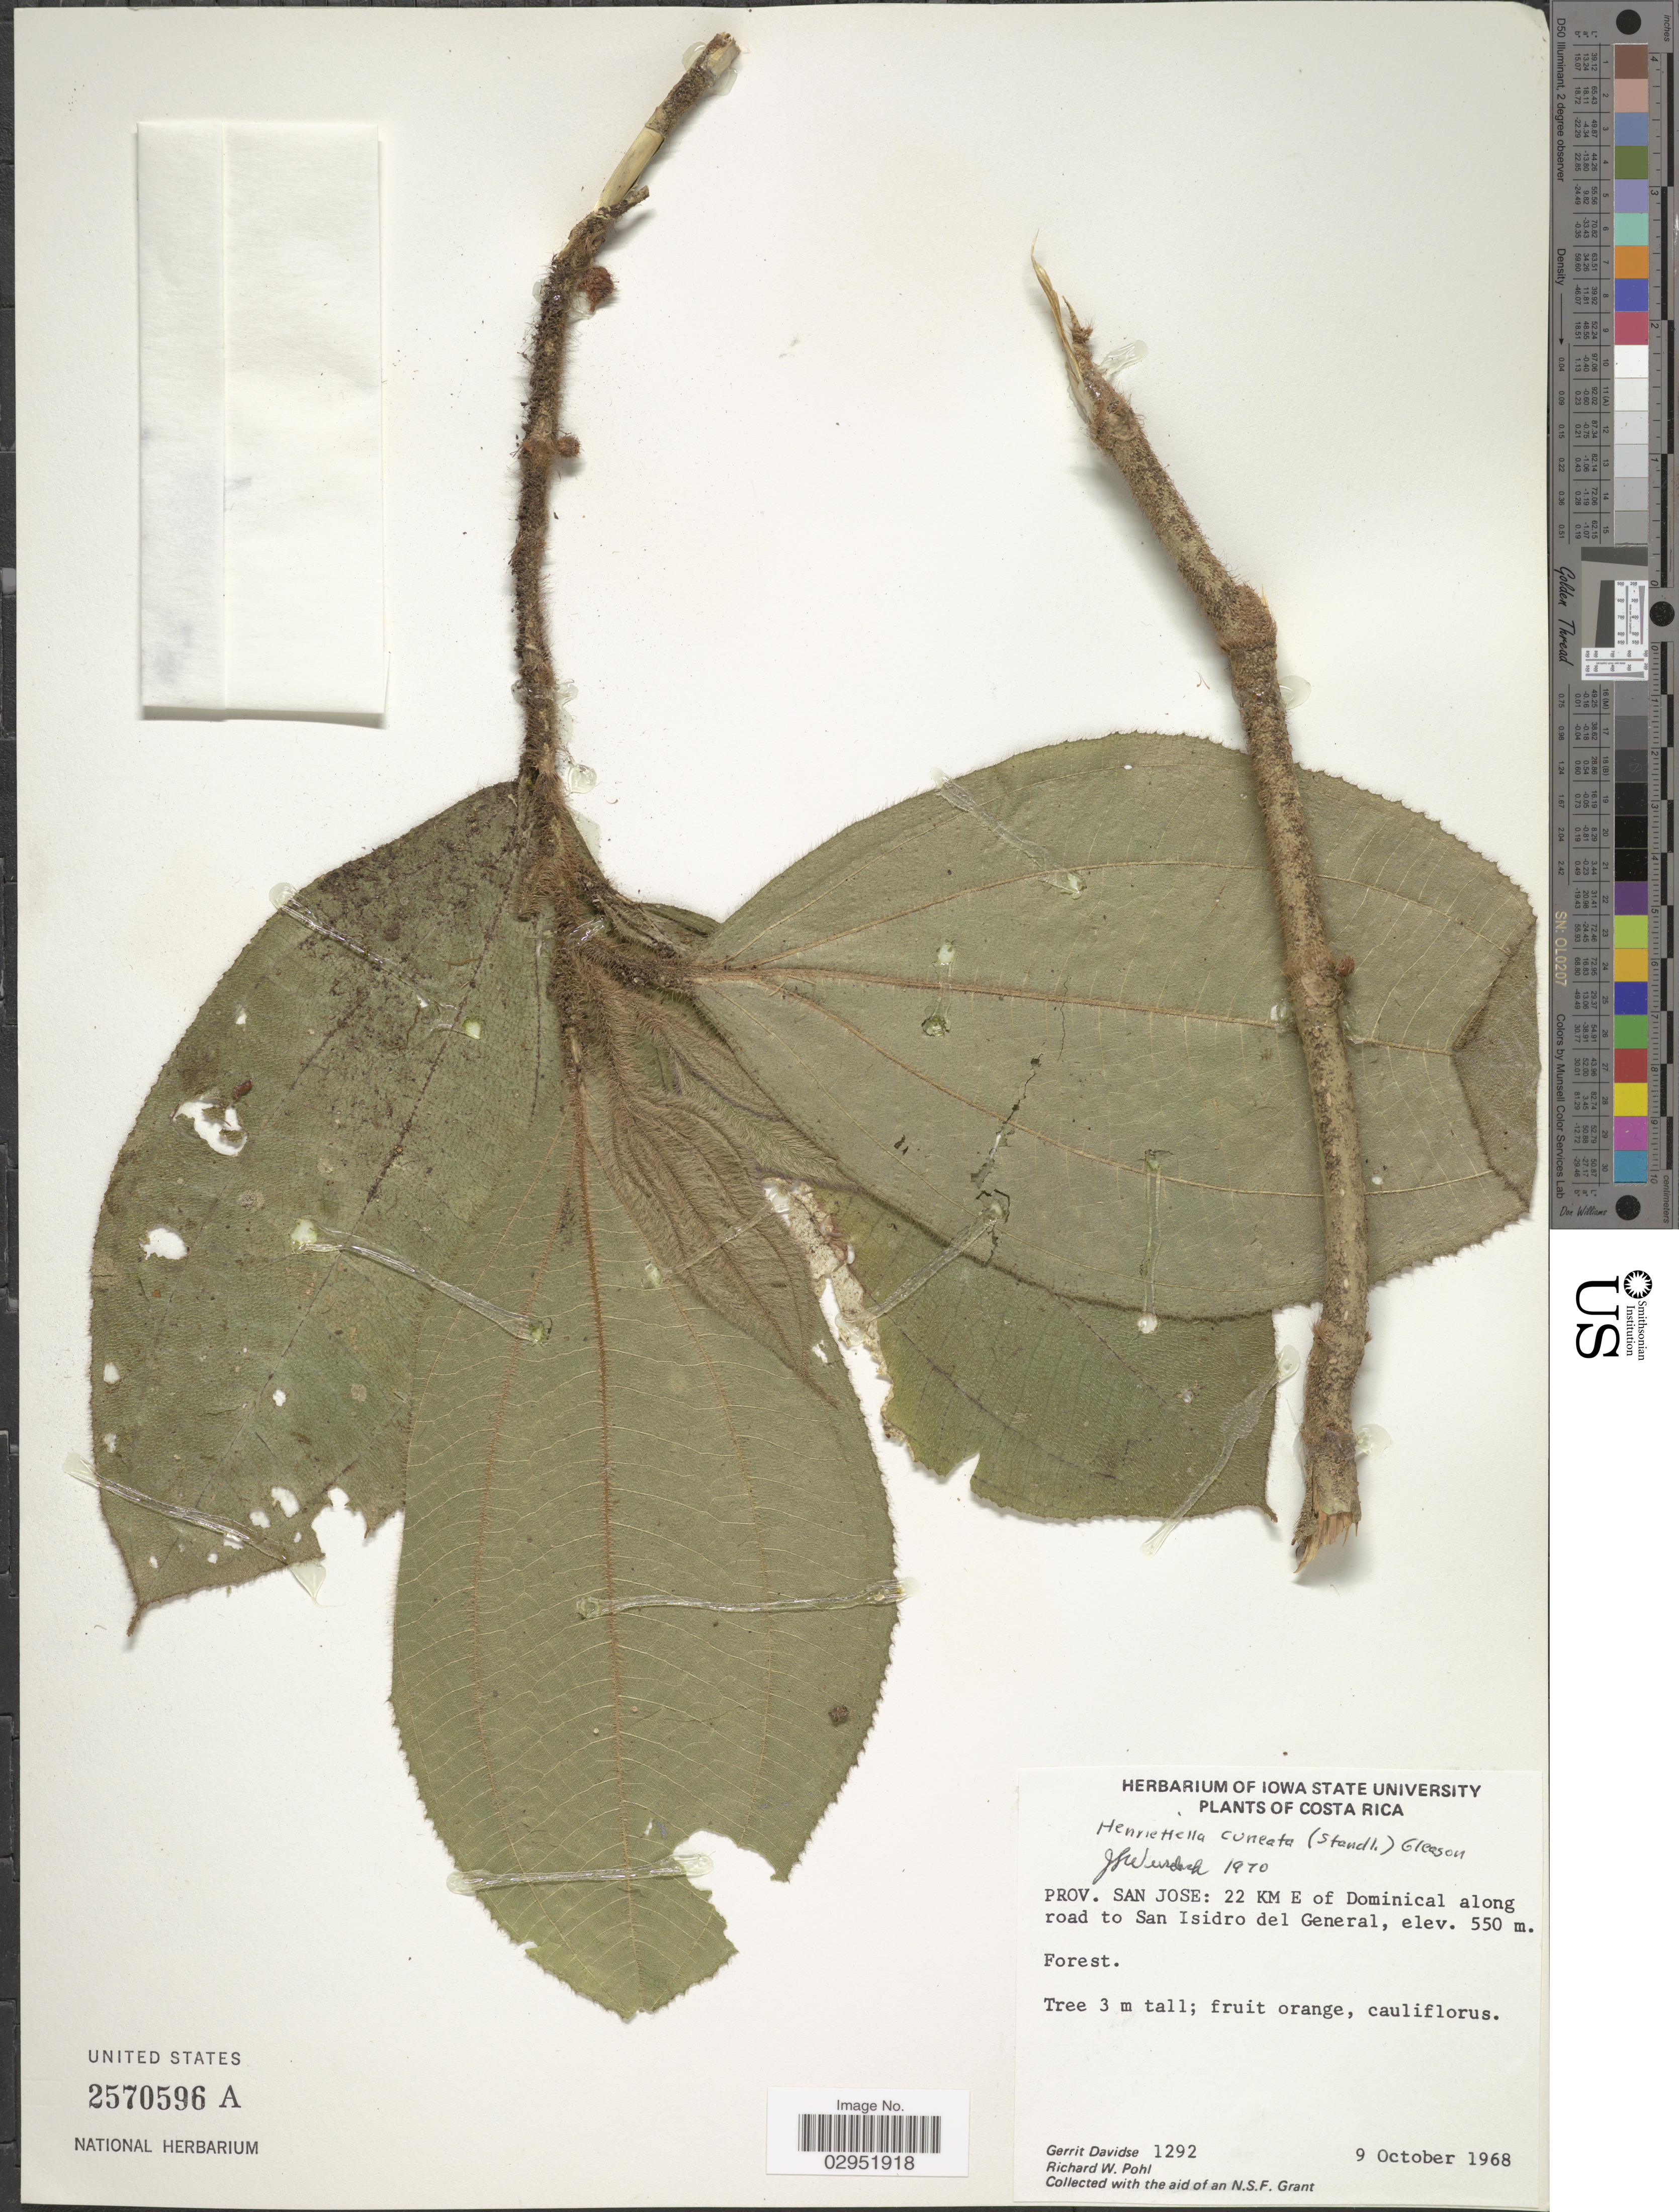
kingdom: Plantae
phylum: Tracheophyta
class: Magnoliopsida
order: Myrtales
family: Melastomataceae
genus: Henriettea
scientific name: Henriettea cuneata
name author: (Standl.) L.O. Williams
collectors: G. Davidse & R. W. Pohl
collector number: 1292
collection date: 1968-10-09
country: Costa Rica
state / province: San José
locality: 22 km E of Dominical along road to San Isidro del General.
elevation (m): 550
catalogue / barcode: US 2570596A